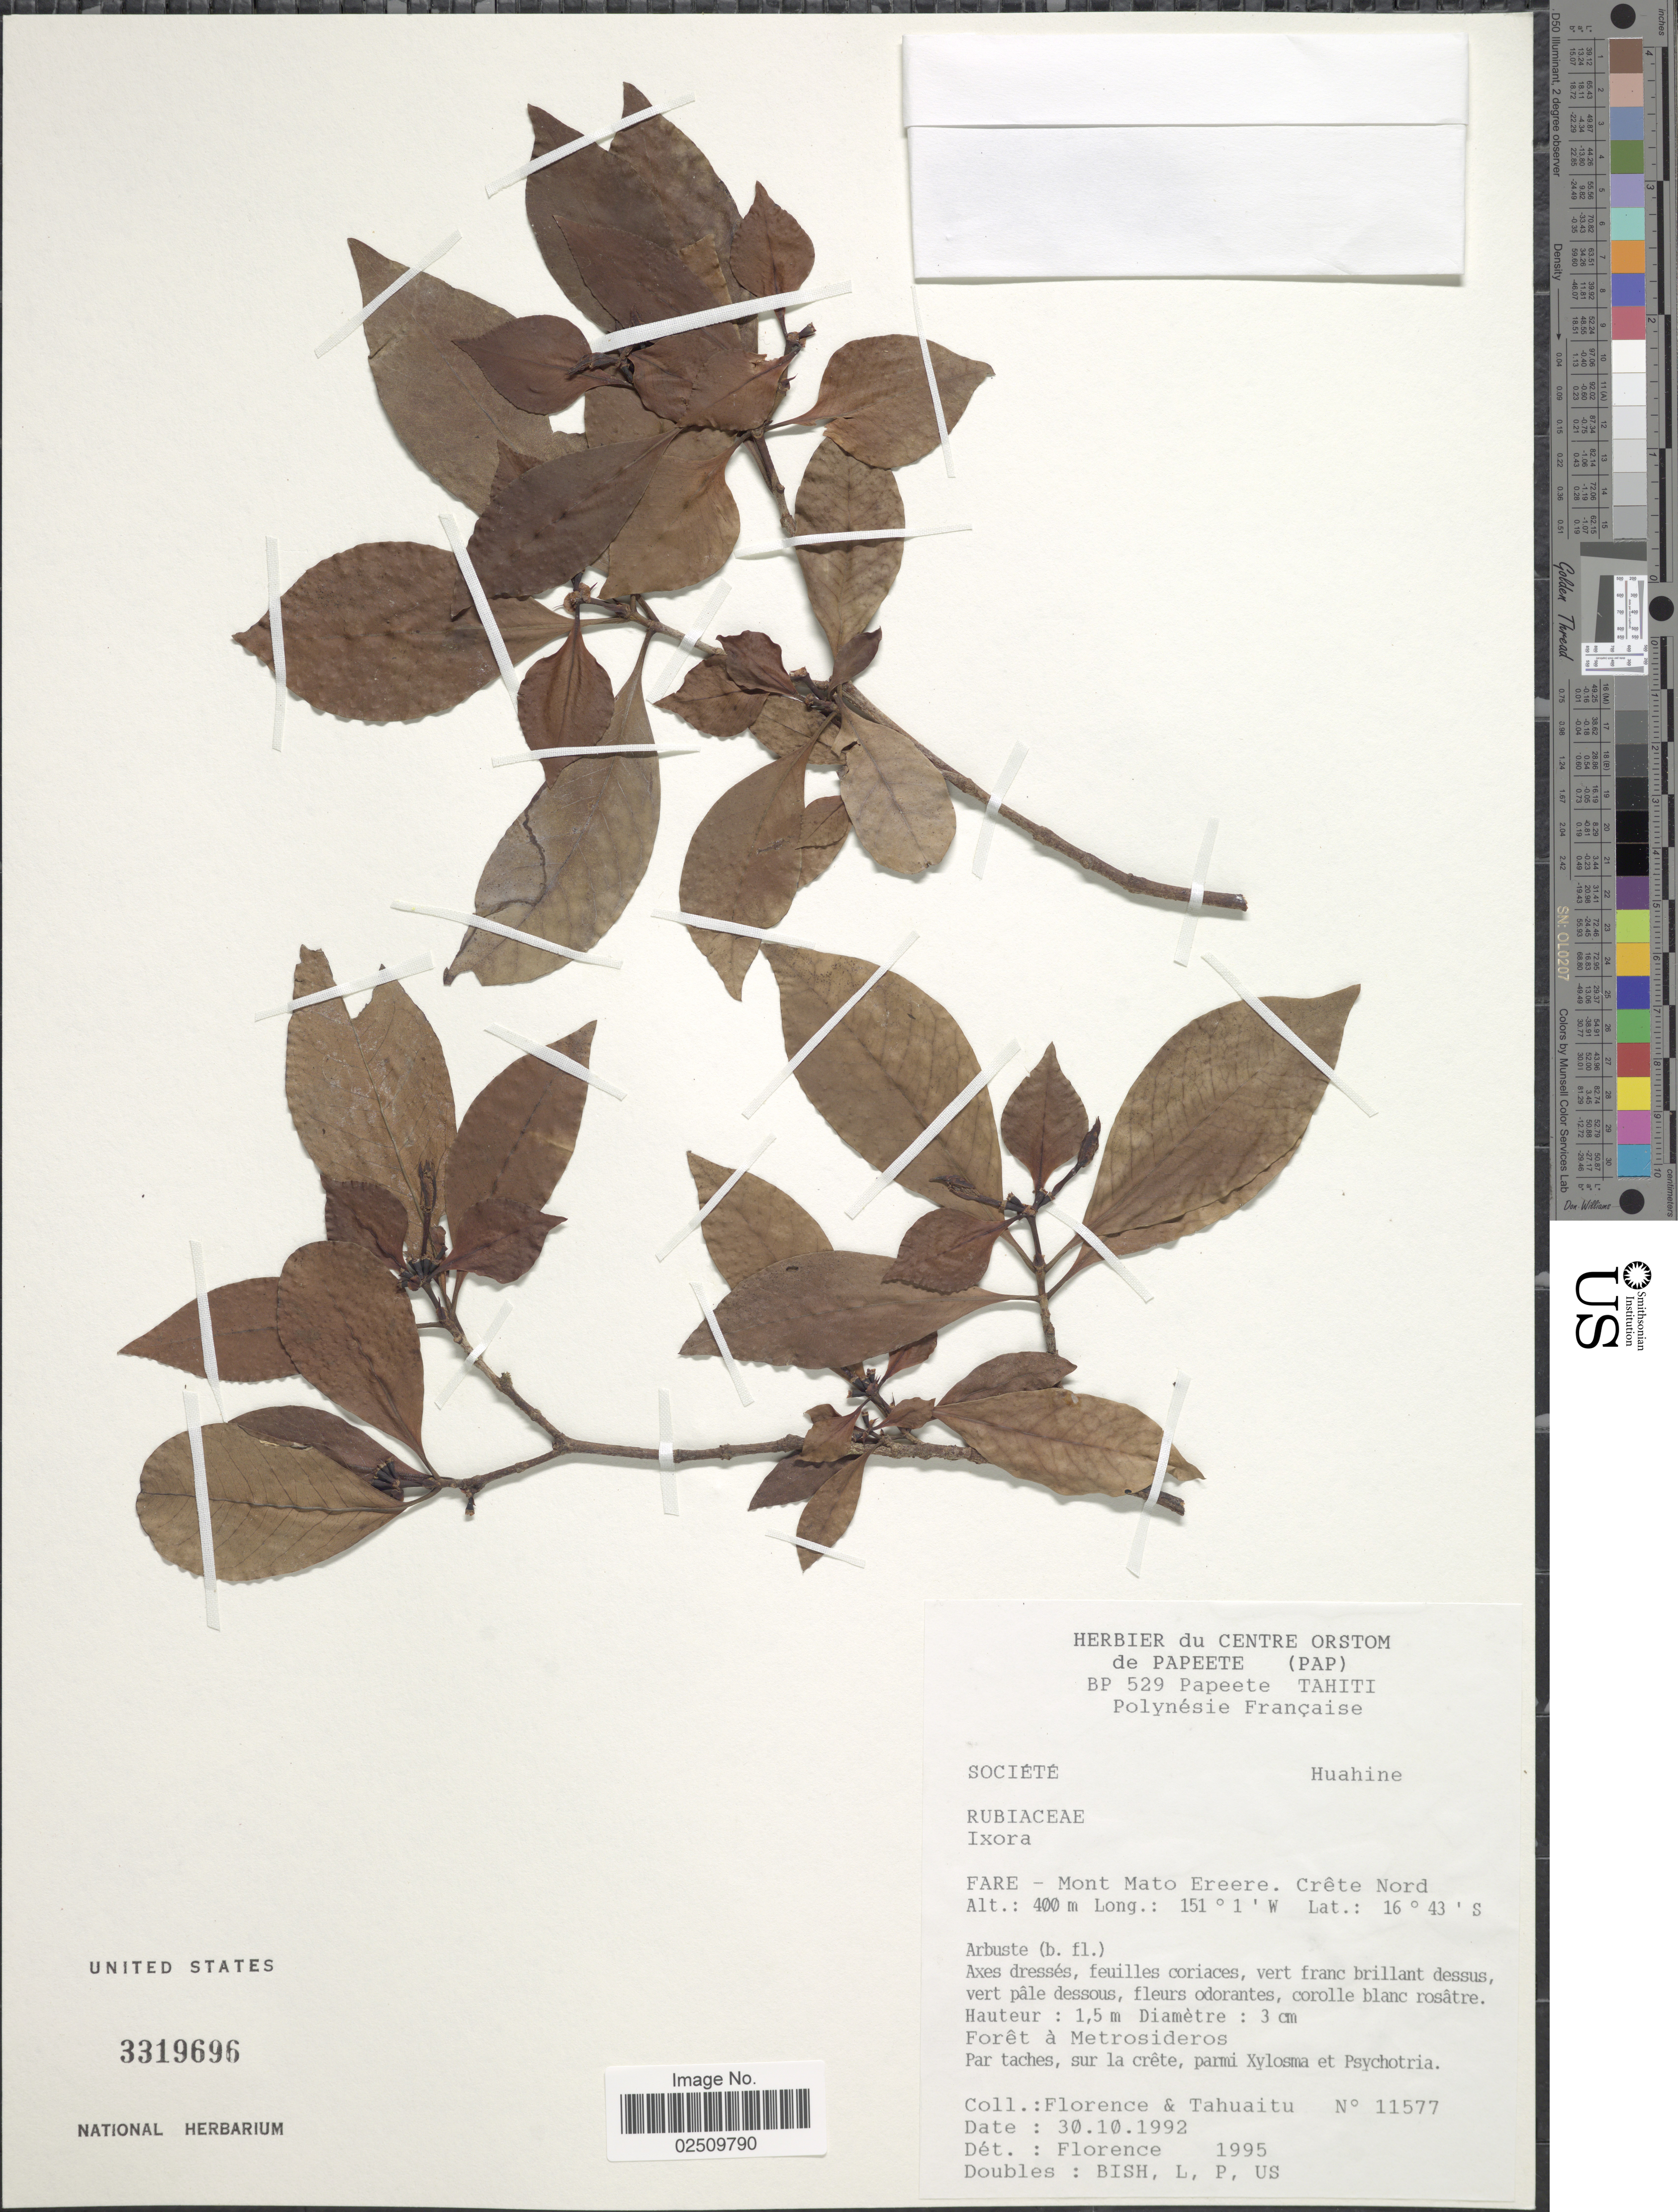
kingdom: Plantae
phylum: Tracheophyta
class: Magnoliopsida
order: Gentianales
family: Rubiaceae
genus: Ixora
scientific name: Ixora sp.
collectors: -. Florence & -. Tahuaitu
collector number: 11577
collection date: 1992-10-30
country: French Polynesia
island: Huahine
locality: Polynésie Francaise. Societe. Huahine. Fare - Mont Mato Ereere. Crete Nord.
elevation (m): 400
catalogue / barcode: US 3319696